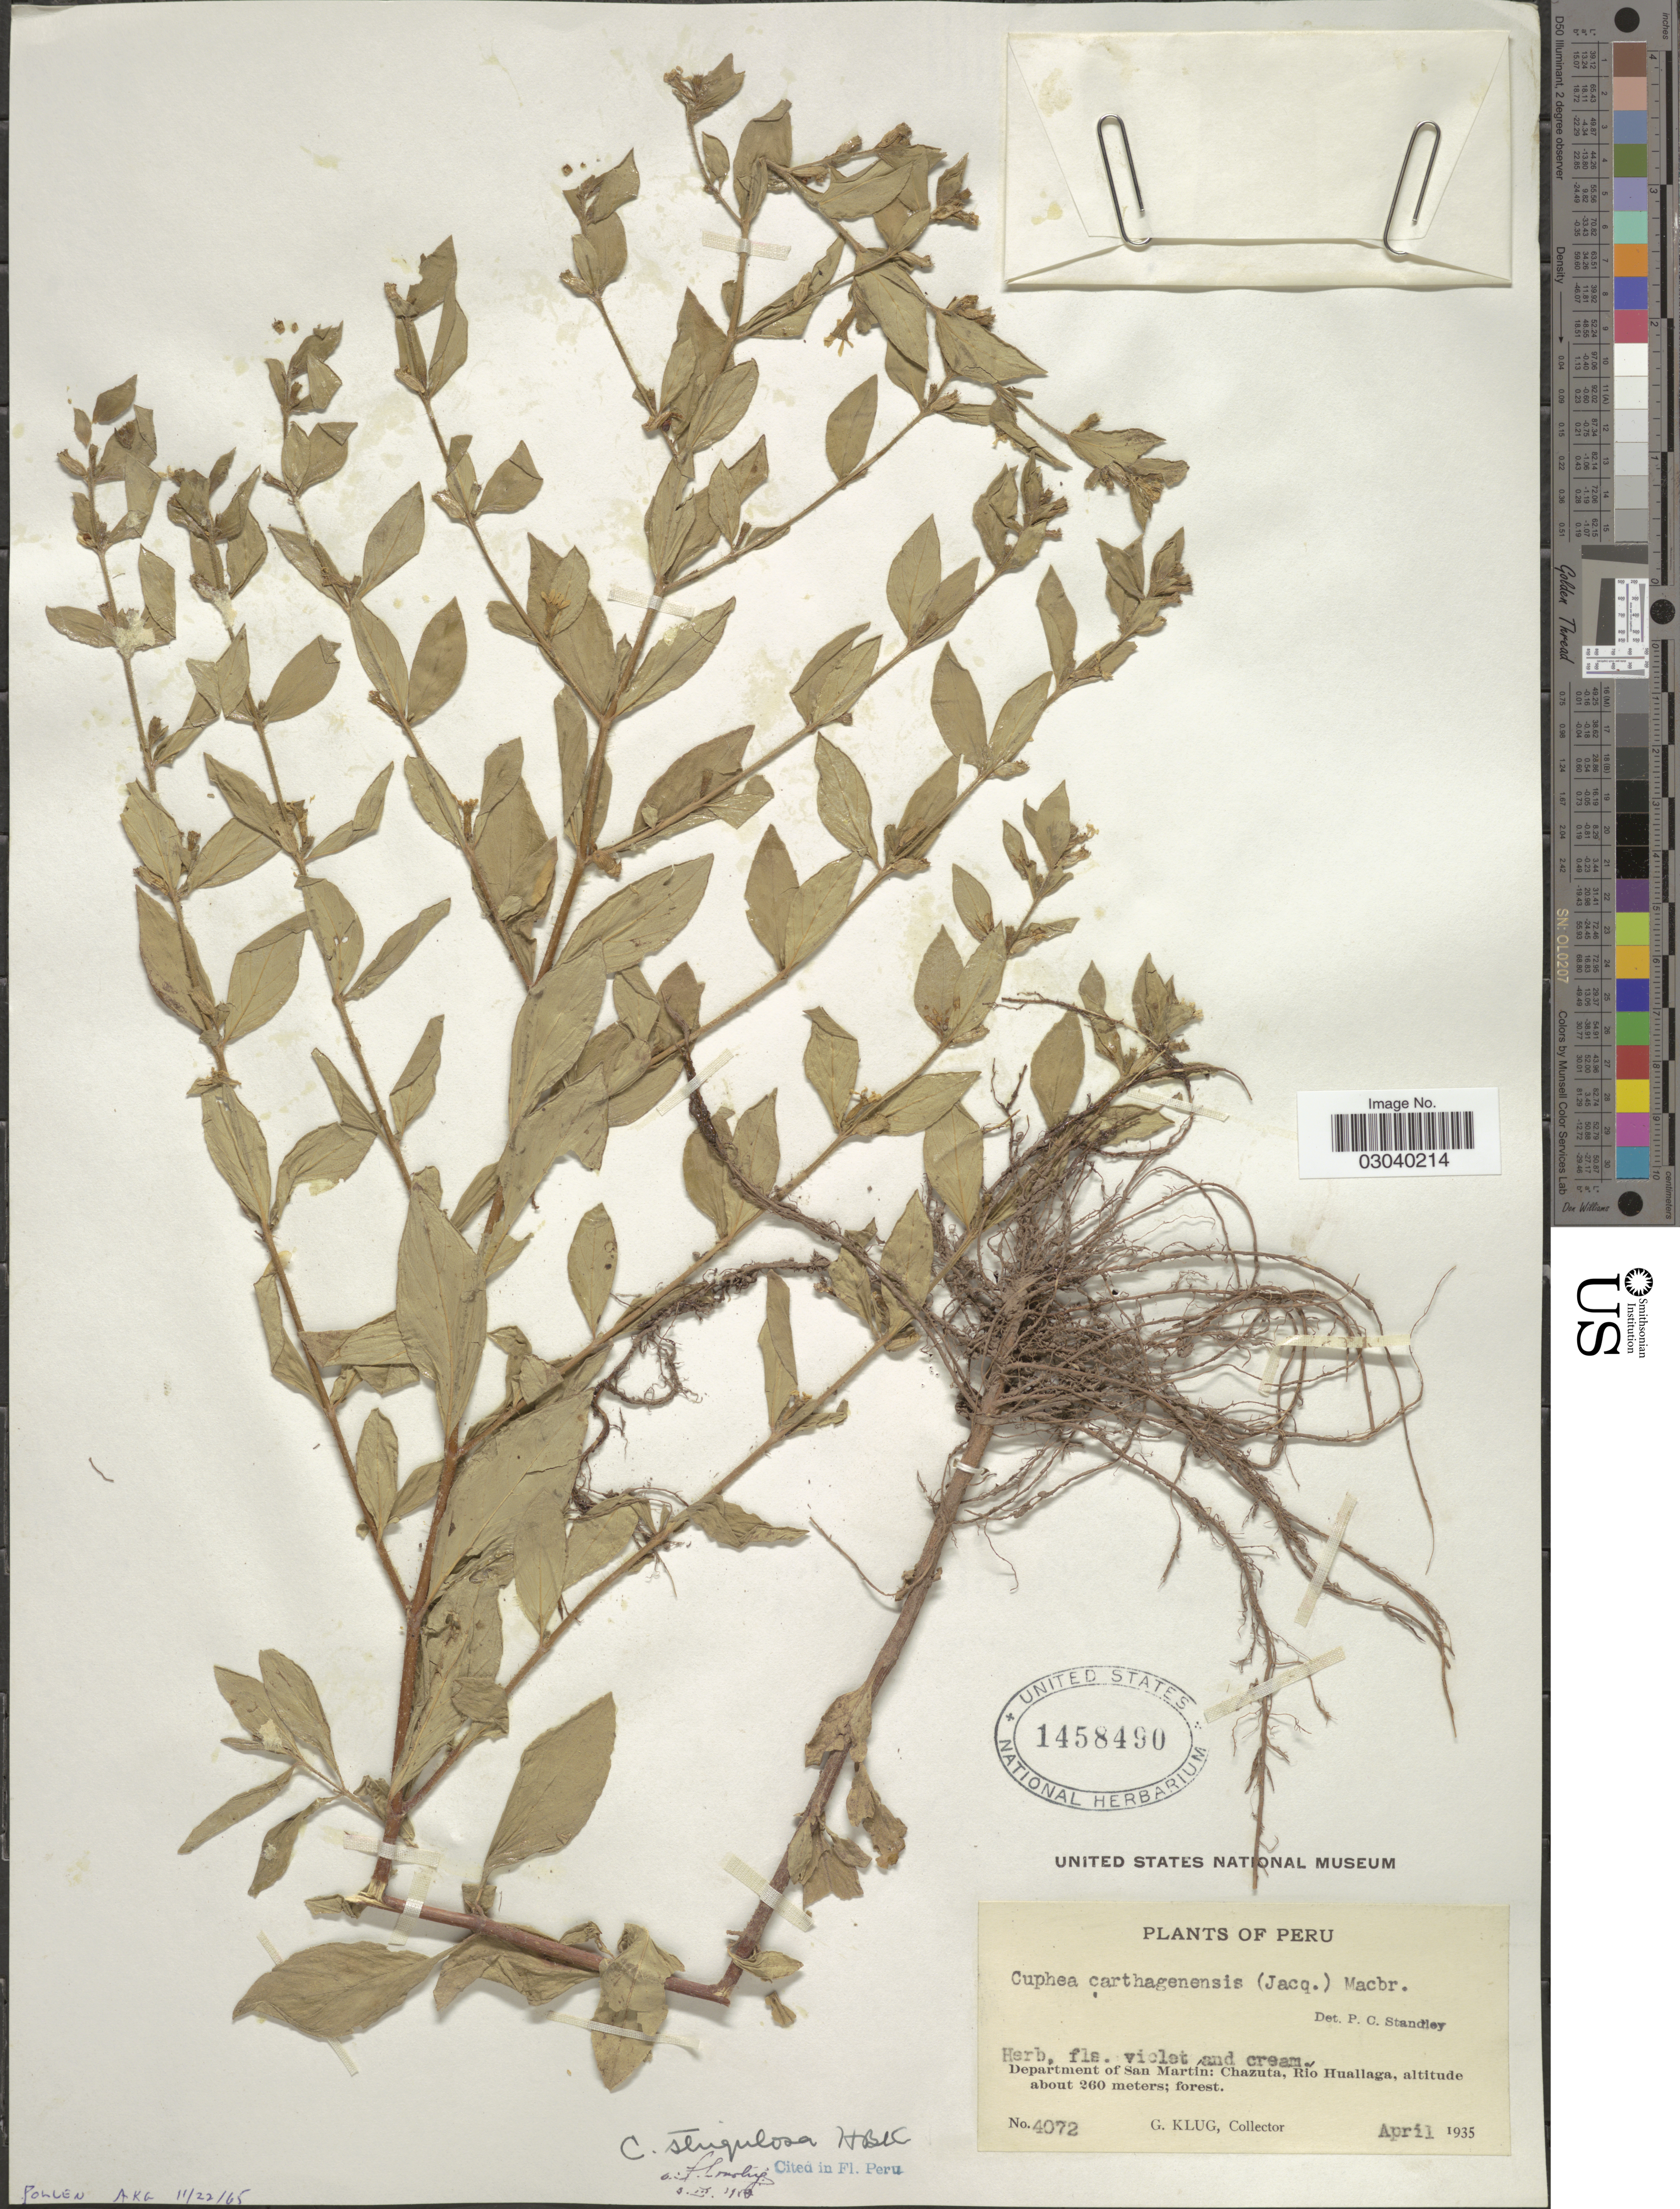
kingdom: Plantae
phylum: Tracheophyta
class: Magnoliopsida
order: Myrtales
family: Lythraceae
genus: Cuphea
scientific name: Cuphea strigulosa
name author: Kunth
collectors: G. Klug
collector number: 4072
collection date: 1935-04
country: Peru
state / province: San Martín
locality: Department of San Martin: Chazuta, Rio Huallaga.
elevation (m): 260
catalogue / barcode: US 1458490